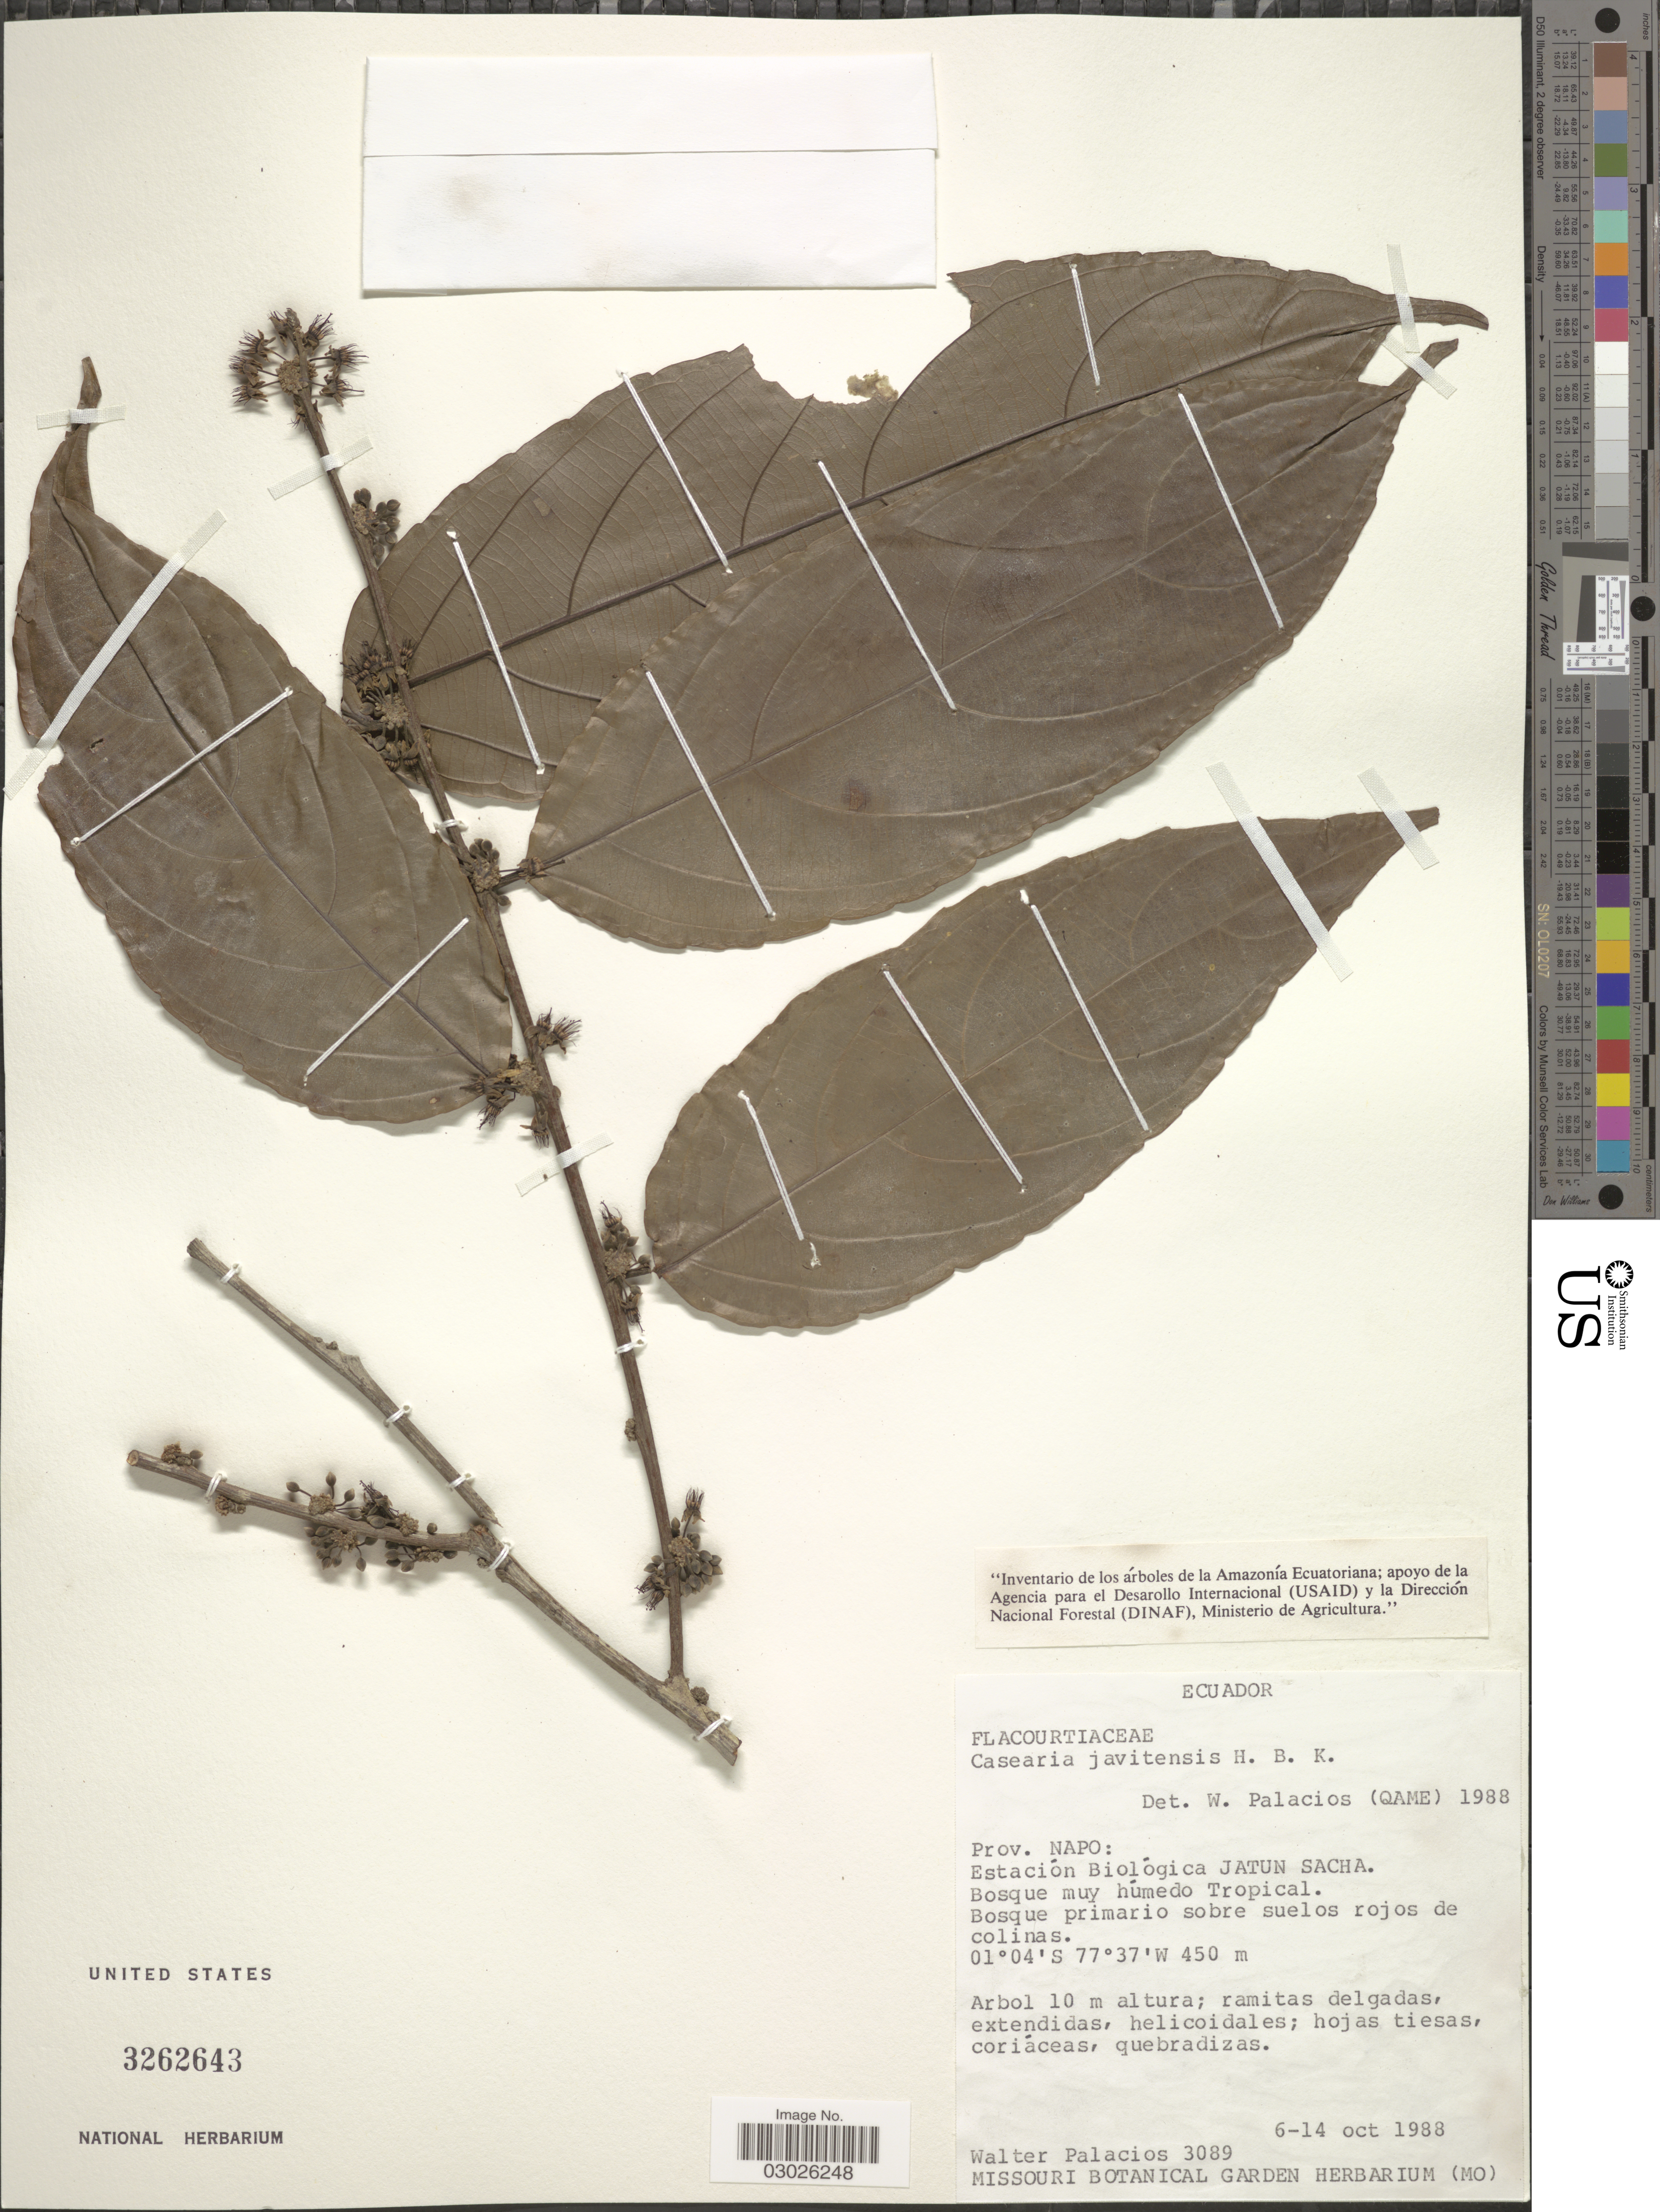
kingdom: Plantae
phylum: Tracheophyta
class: Magnoliopsida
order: Malpighiales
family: Salicaceae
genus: Piparea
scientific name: Piparea multiflora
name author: C.F. Gaertn.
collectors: W. Palacios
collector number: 3089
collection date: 1988-10-06/1988-10-14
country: Ecuador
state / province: Napo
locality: Estación Biológica Jatun Sacha, Bosque muy húmedo Tropical.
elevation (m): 450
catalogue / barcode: US 3262643